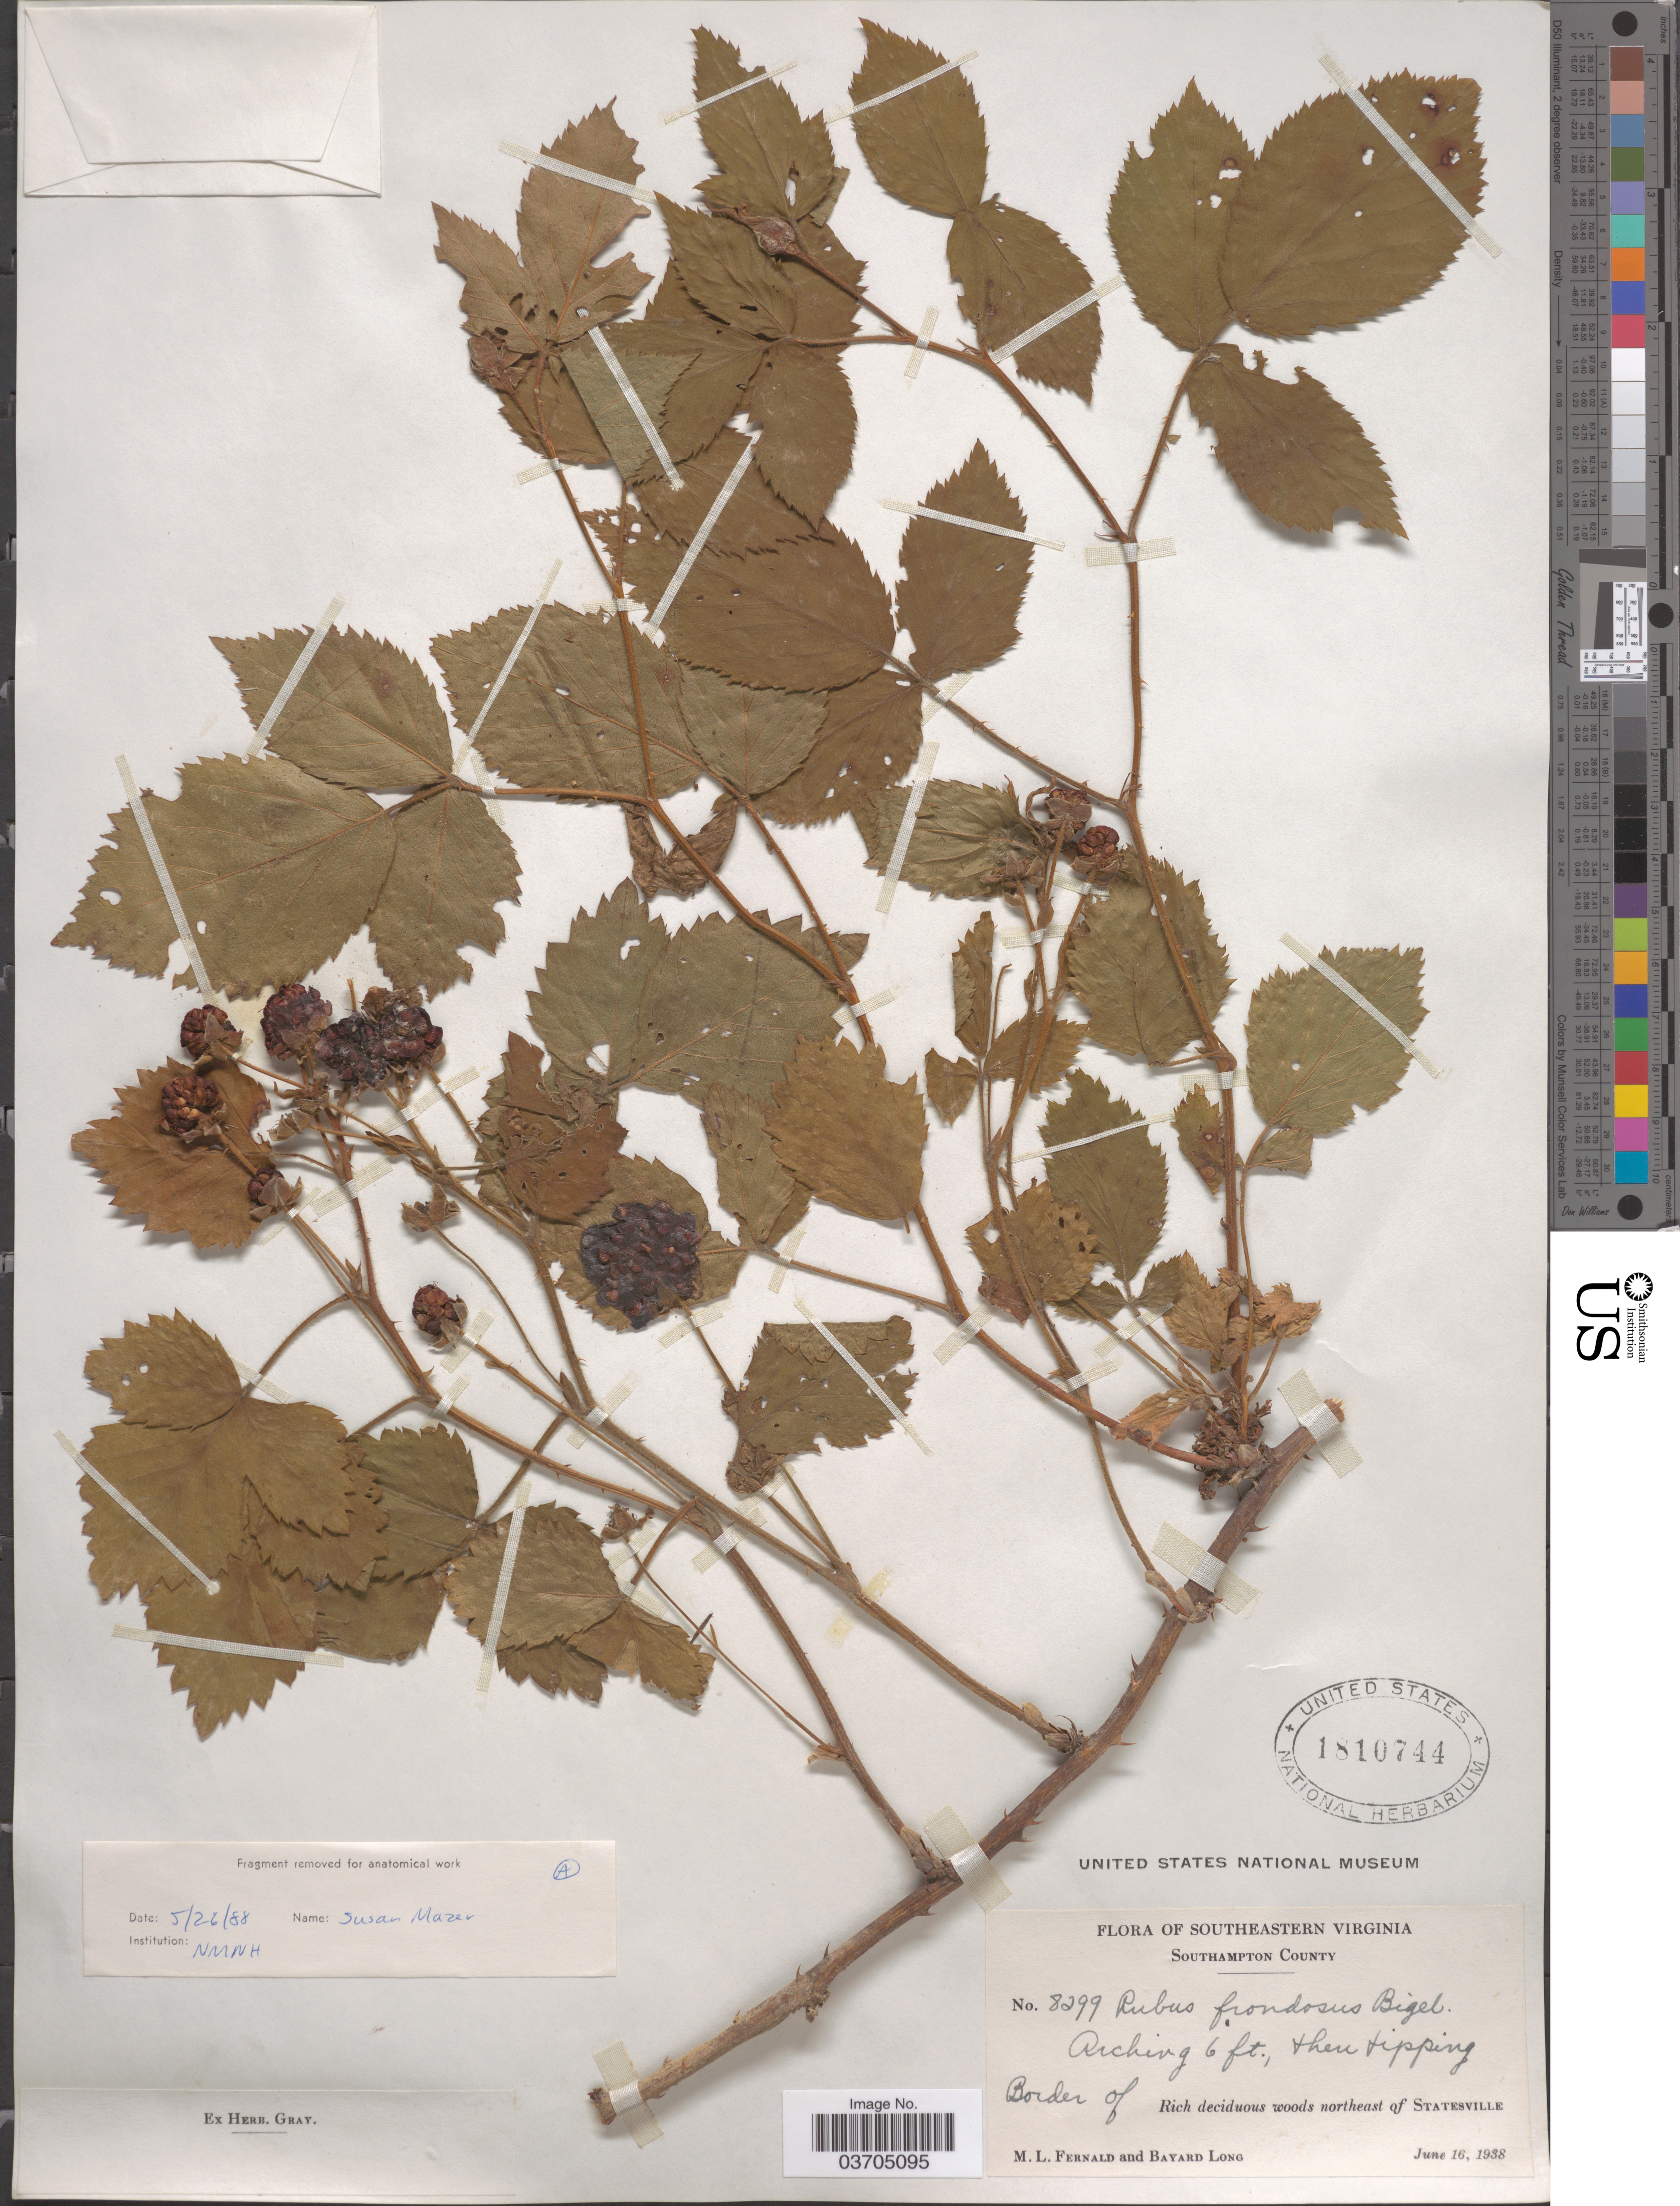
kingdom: Plantae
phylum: Tracheophyta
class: Magnoliopsida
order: Rosales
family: Rosaceae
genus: Rubus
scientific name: Rubus frondosus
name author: Bigelow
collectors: M. L. Fernald & B. Long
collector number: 8299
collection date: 1938-06-16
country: United States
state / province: Virginia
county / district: Southampton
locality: Southeastern Virginia. Southampton County. Border of Rich deciduous woods northeast of Statesville.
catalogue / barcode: US 1810744